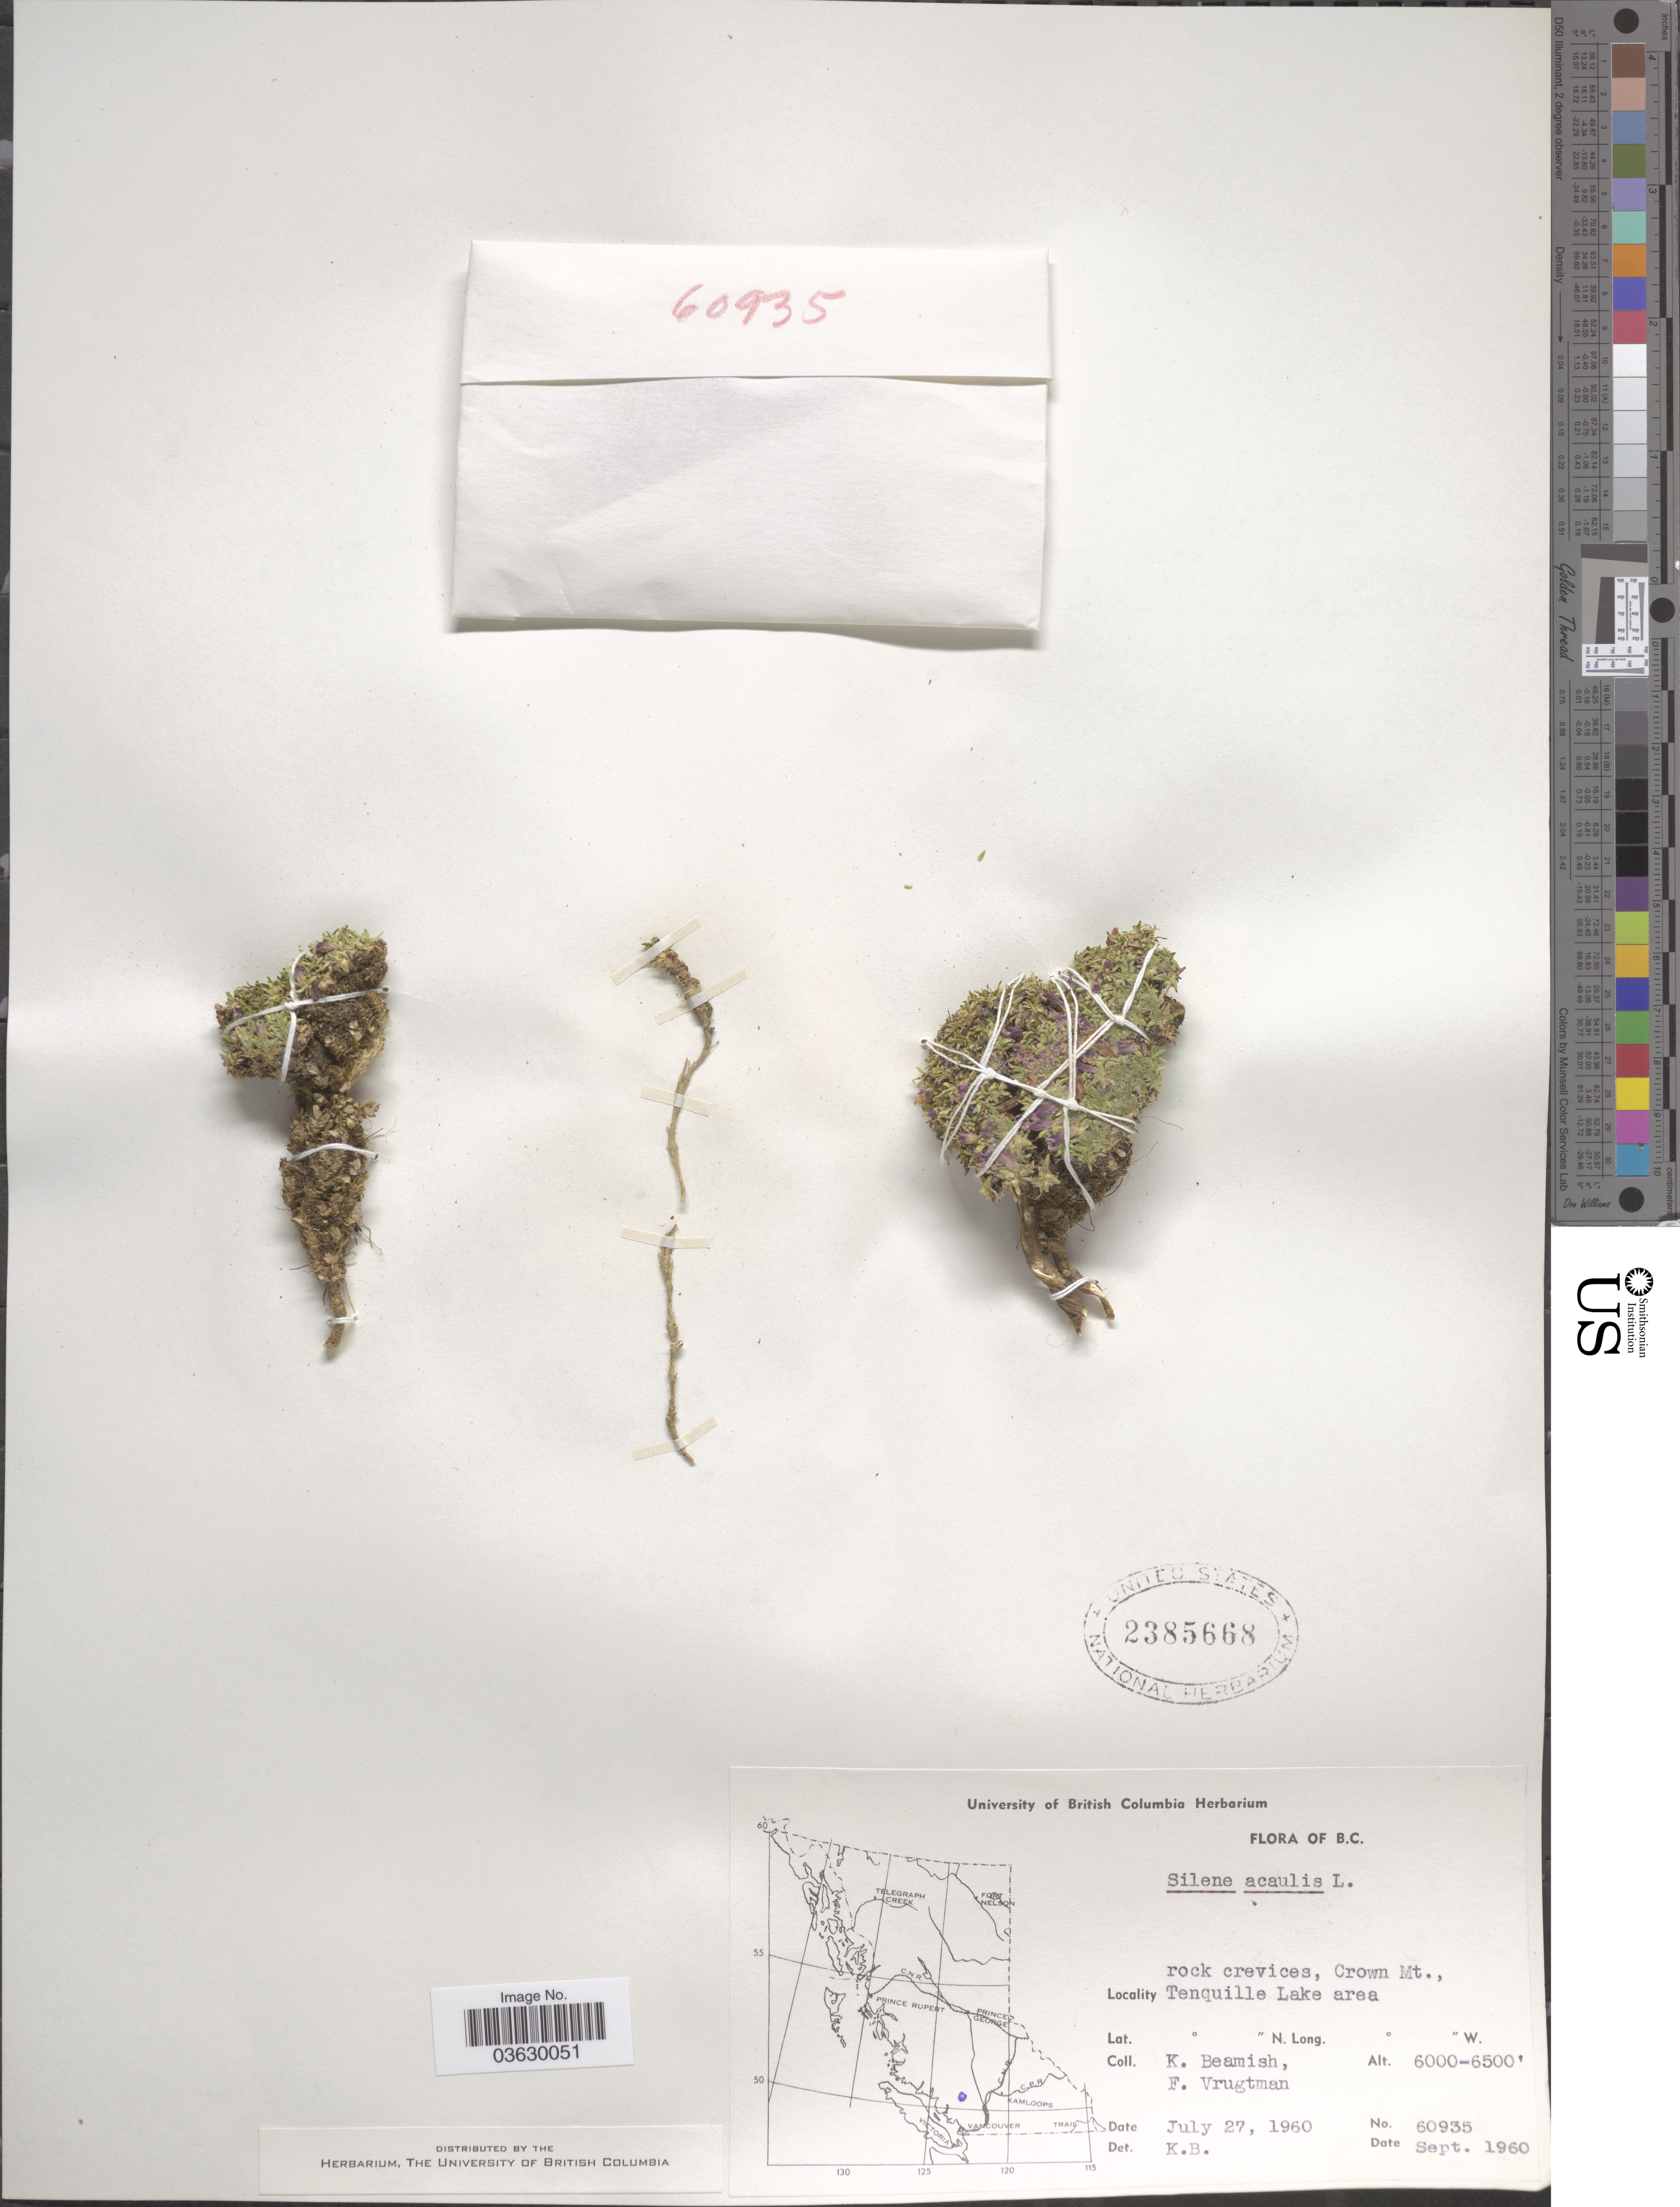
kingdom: Plantae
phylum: Tracheophyta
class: Magnoliopsida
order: Caryophyllales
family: Caryophyllaceae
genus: Silene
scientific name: Silene acaulis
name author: (L.) Jacq.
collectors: K. Beamish & F. Vrugtman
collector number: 60935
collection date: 1960-07-27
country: Canada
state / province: British Columbia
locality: Crown Mt., Tenquille Lake area.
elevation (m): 1829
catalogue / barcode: US 2385668